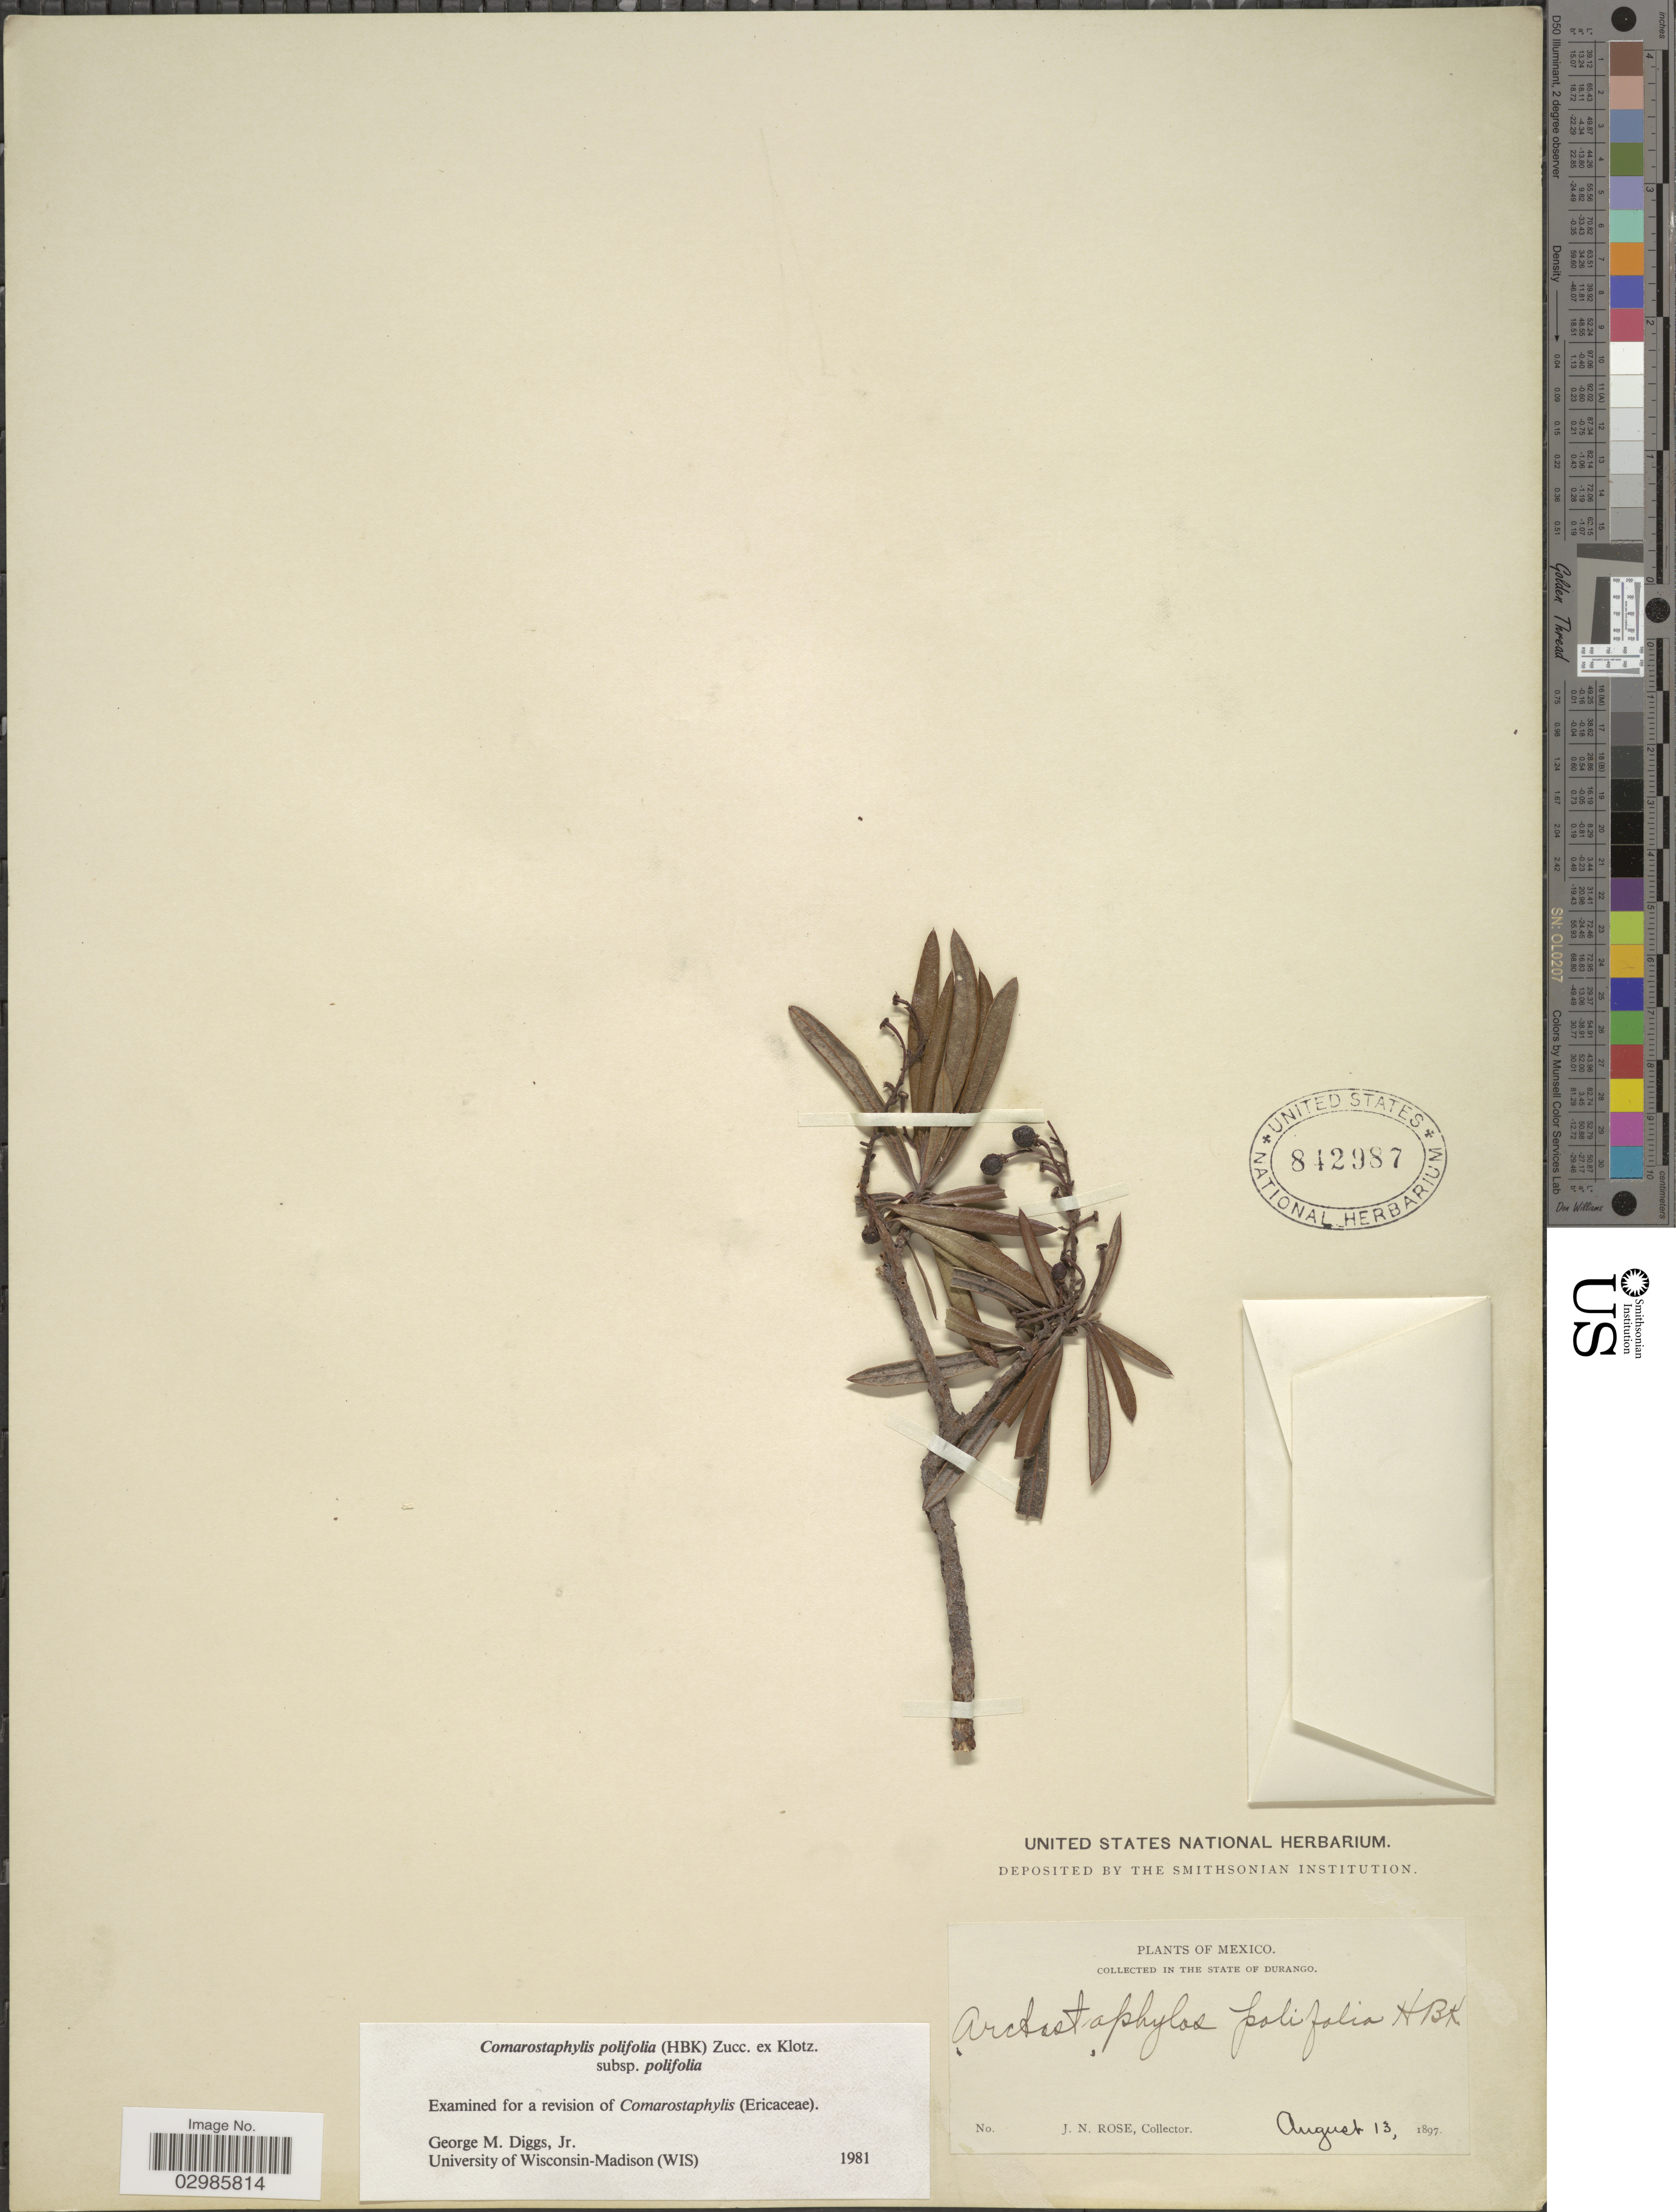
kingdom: Plantae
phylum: Tracheophyta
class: Magnoliopsida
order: Ericales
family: Ericaceae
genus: Comarostaphylis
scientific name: Comarostaphylis polifolia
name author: (Kunth) Zucc. ex Klotzsch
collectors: J. N. Rose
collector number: s.nn.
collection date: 1897-08-13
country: Mexico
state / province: Durango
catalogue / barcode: US 842987